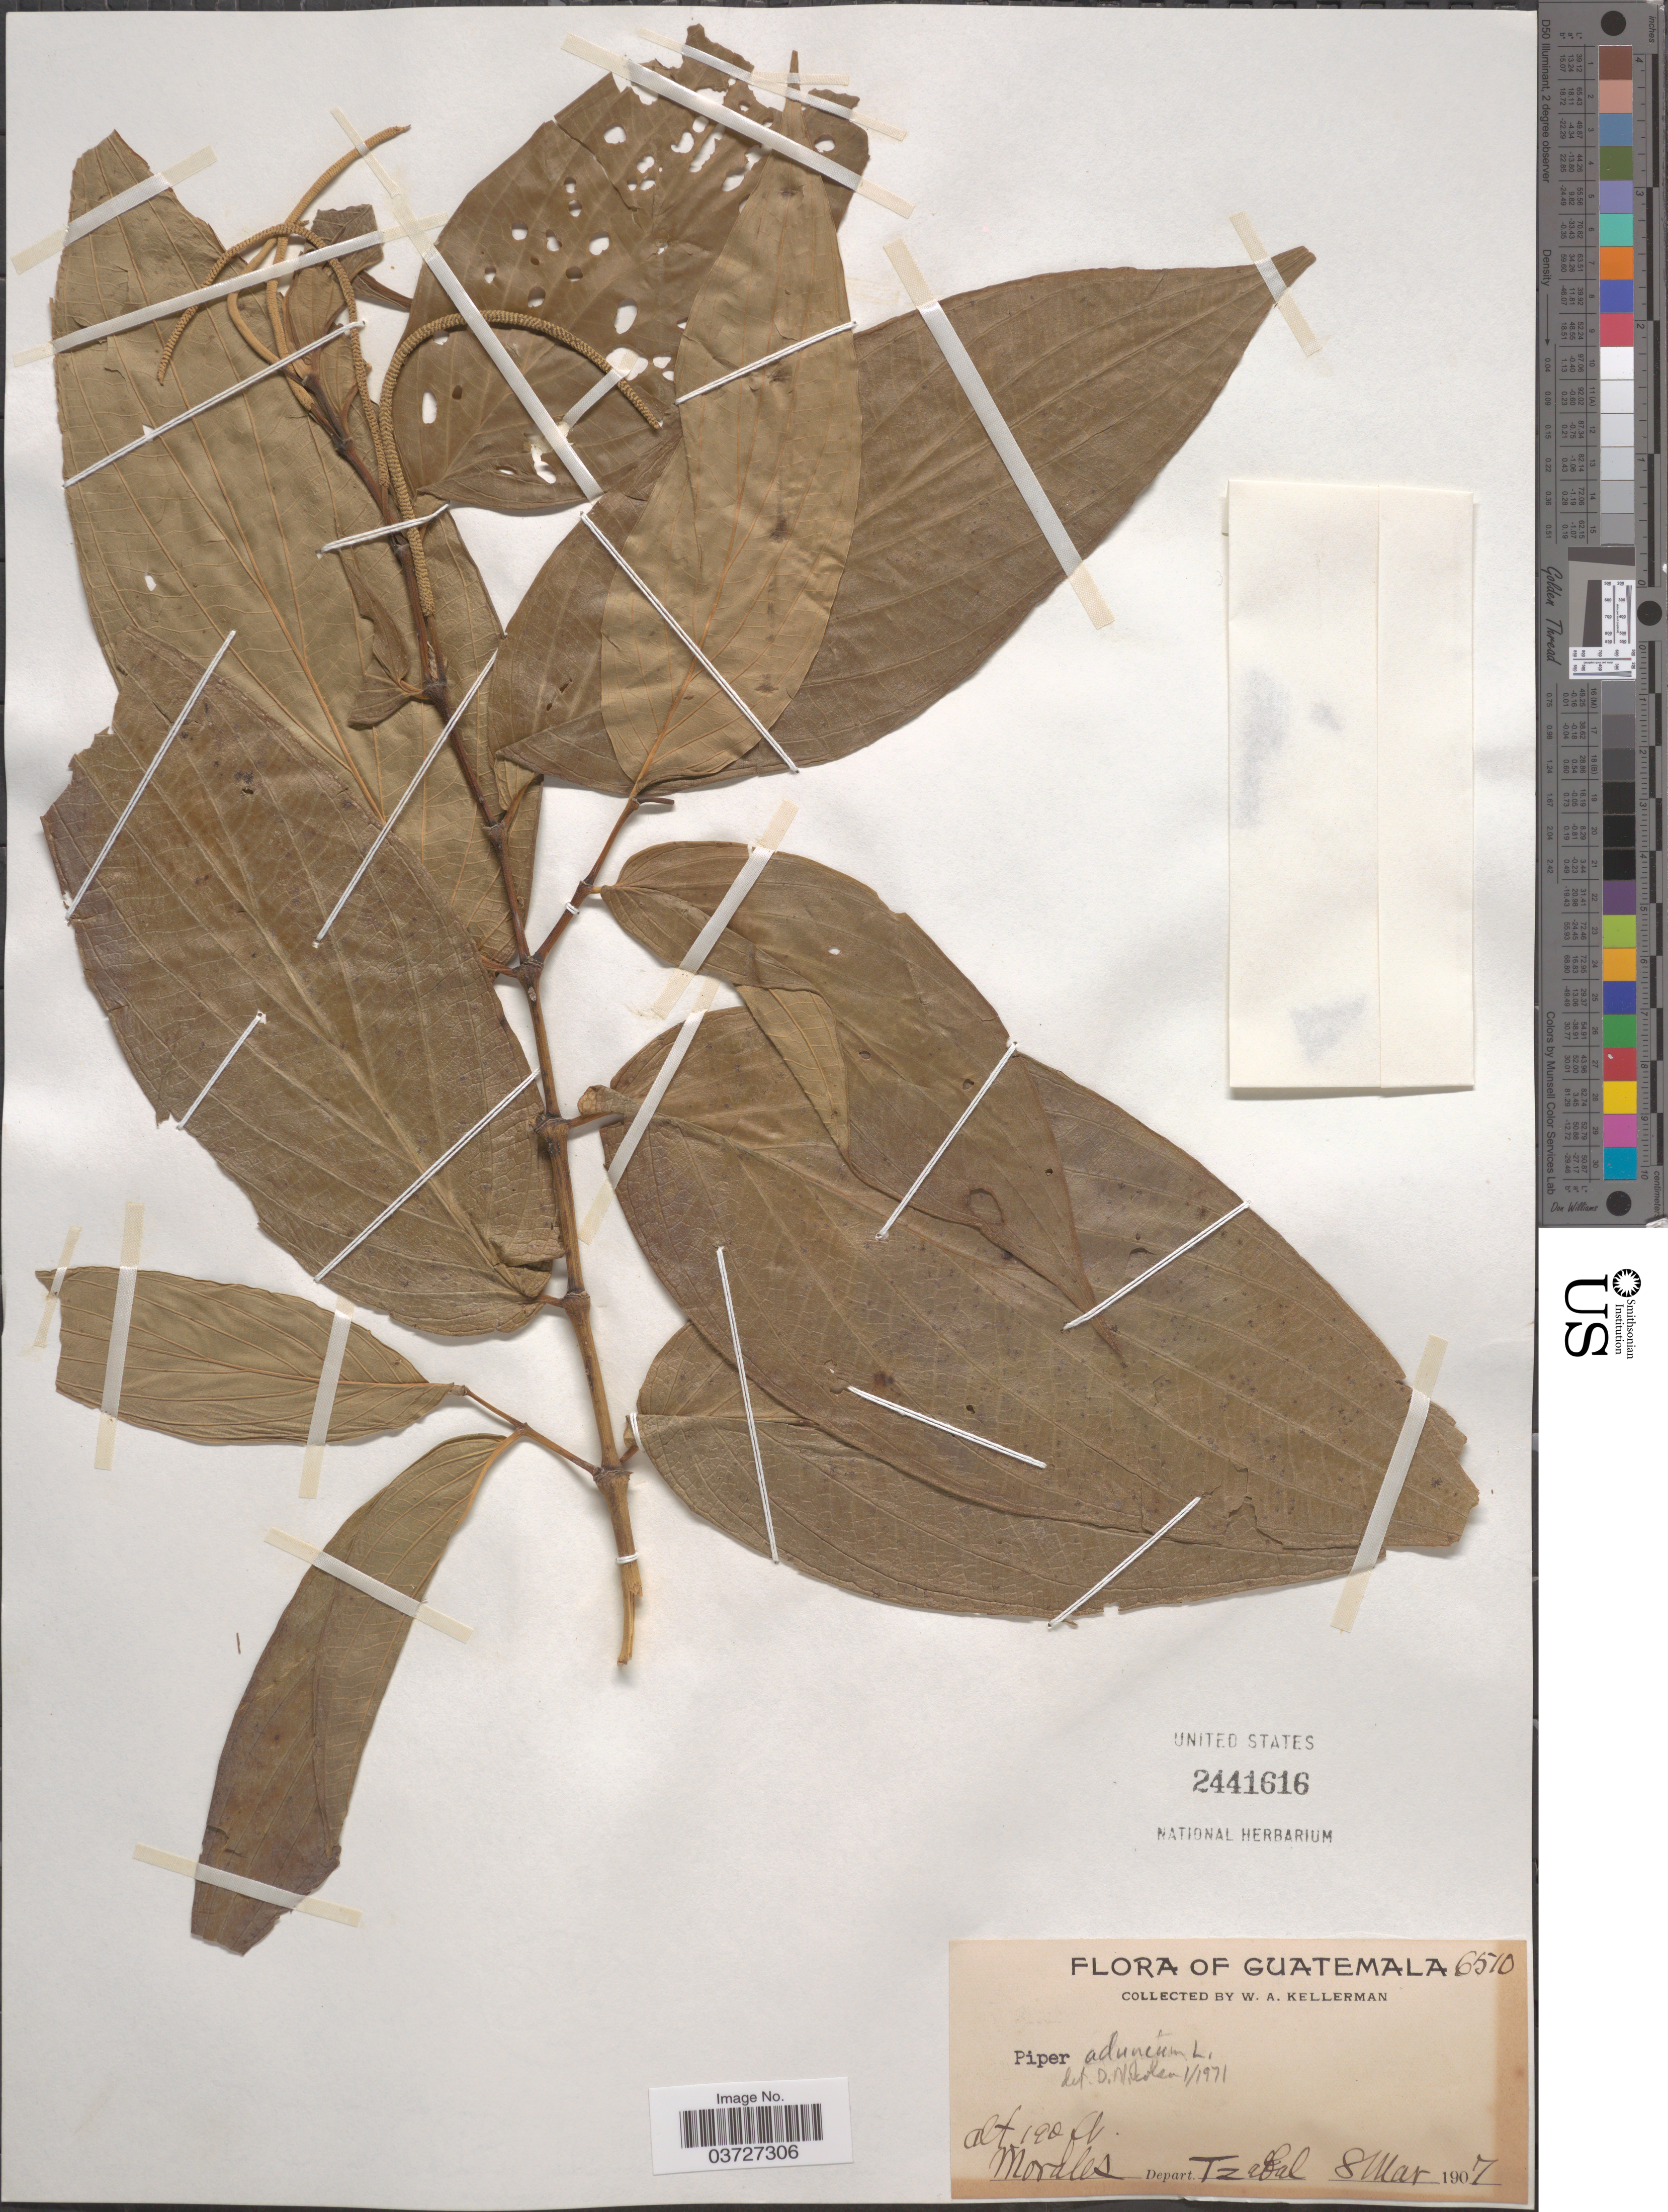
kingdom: Plantae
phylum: Tracheophyta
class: Magnoliopsida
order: Piperales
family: Piperaceae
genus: Piper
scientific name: Piper aduncum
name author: L.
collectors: W. Kellerman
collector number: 6510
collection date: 1907-03-08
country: Guatemala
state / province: Izabal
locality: Morales. Depart. Izabal.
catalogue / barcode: US 2441616